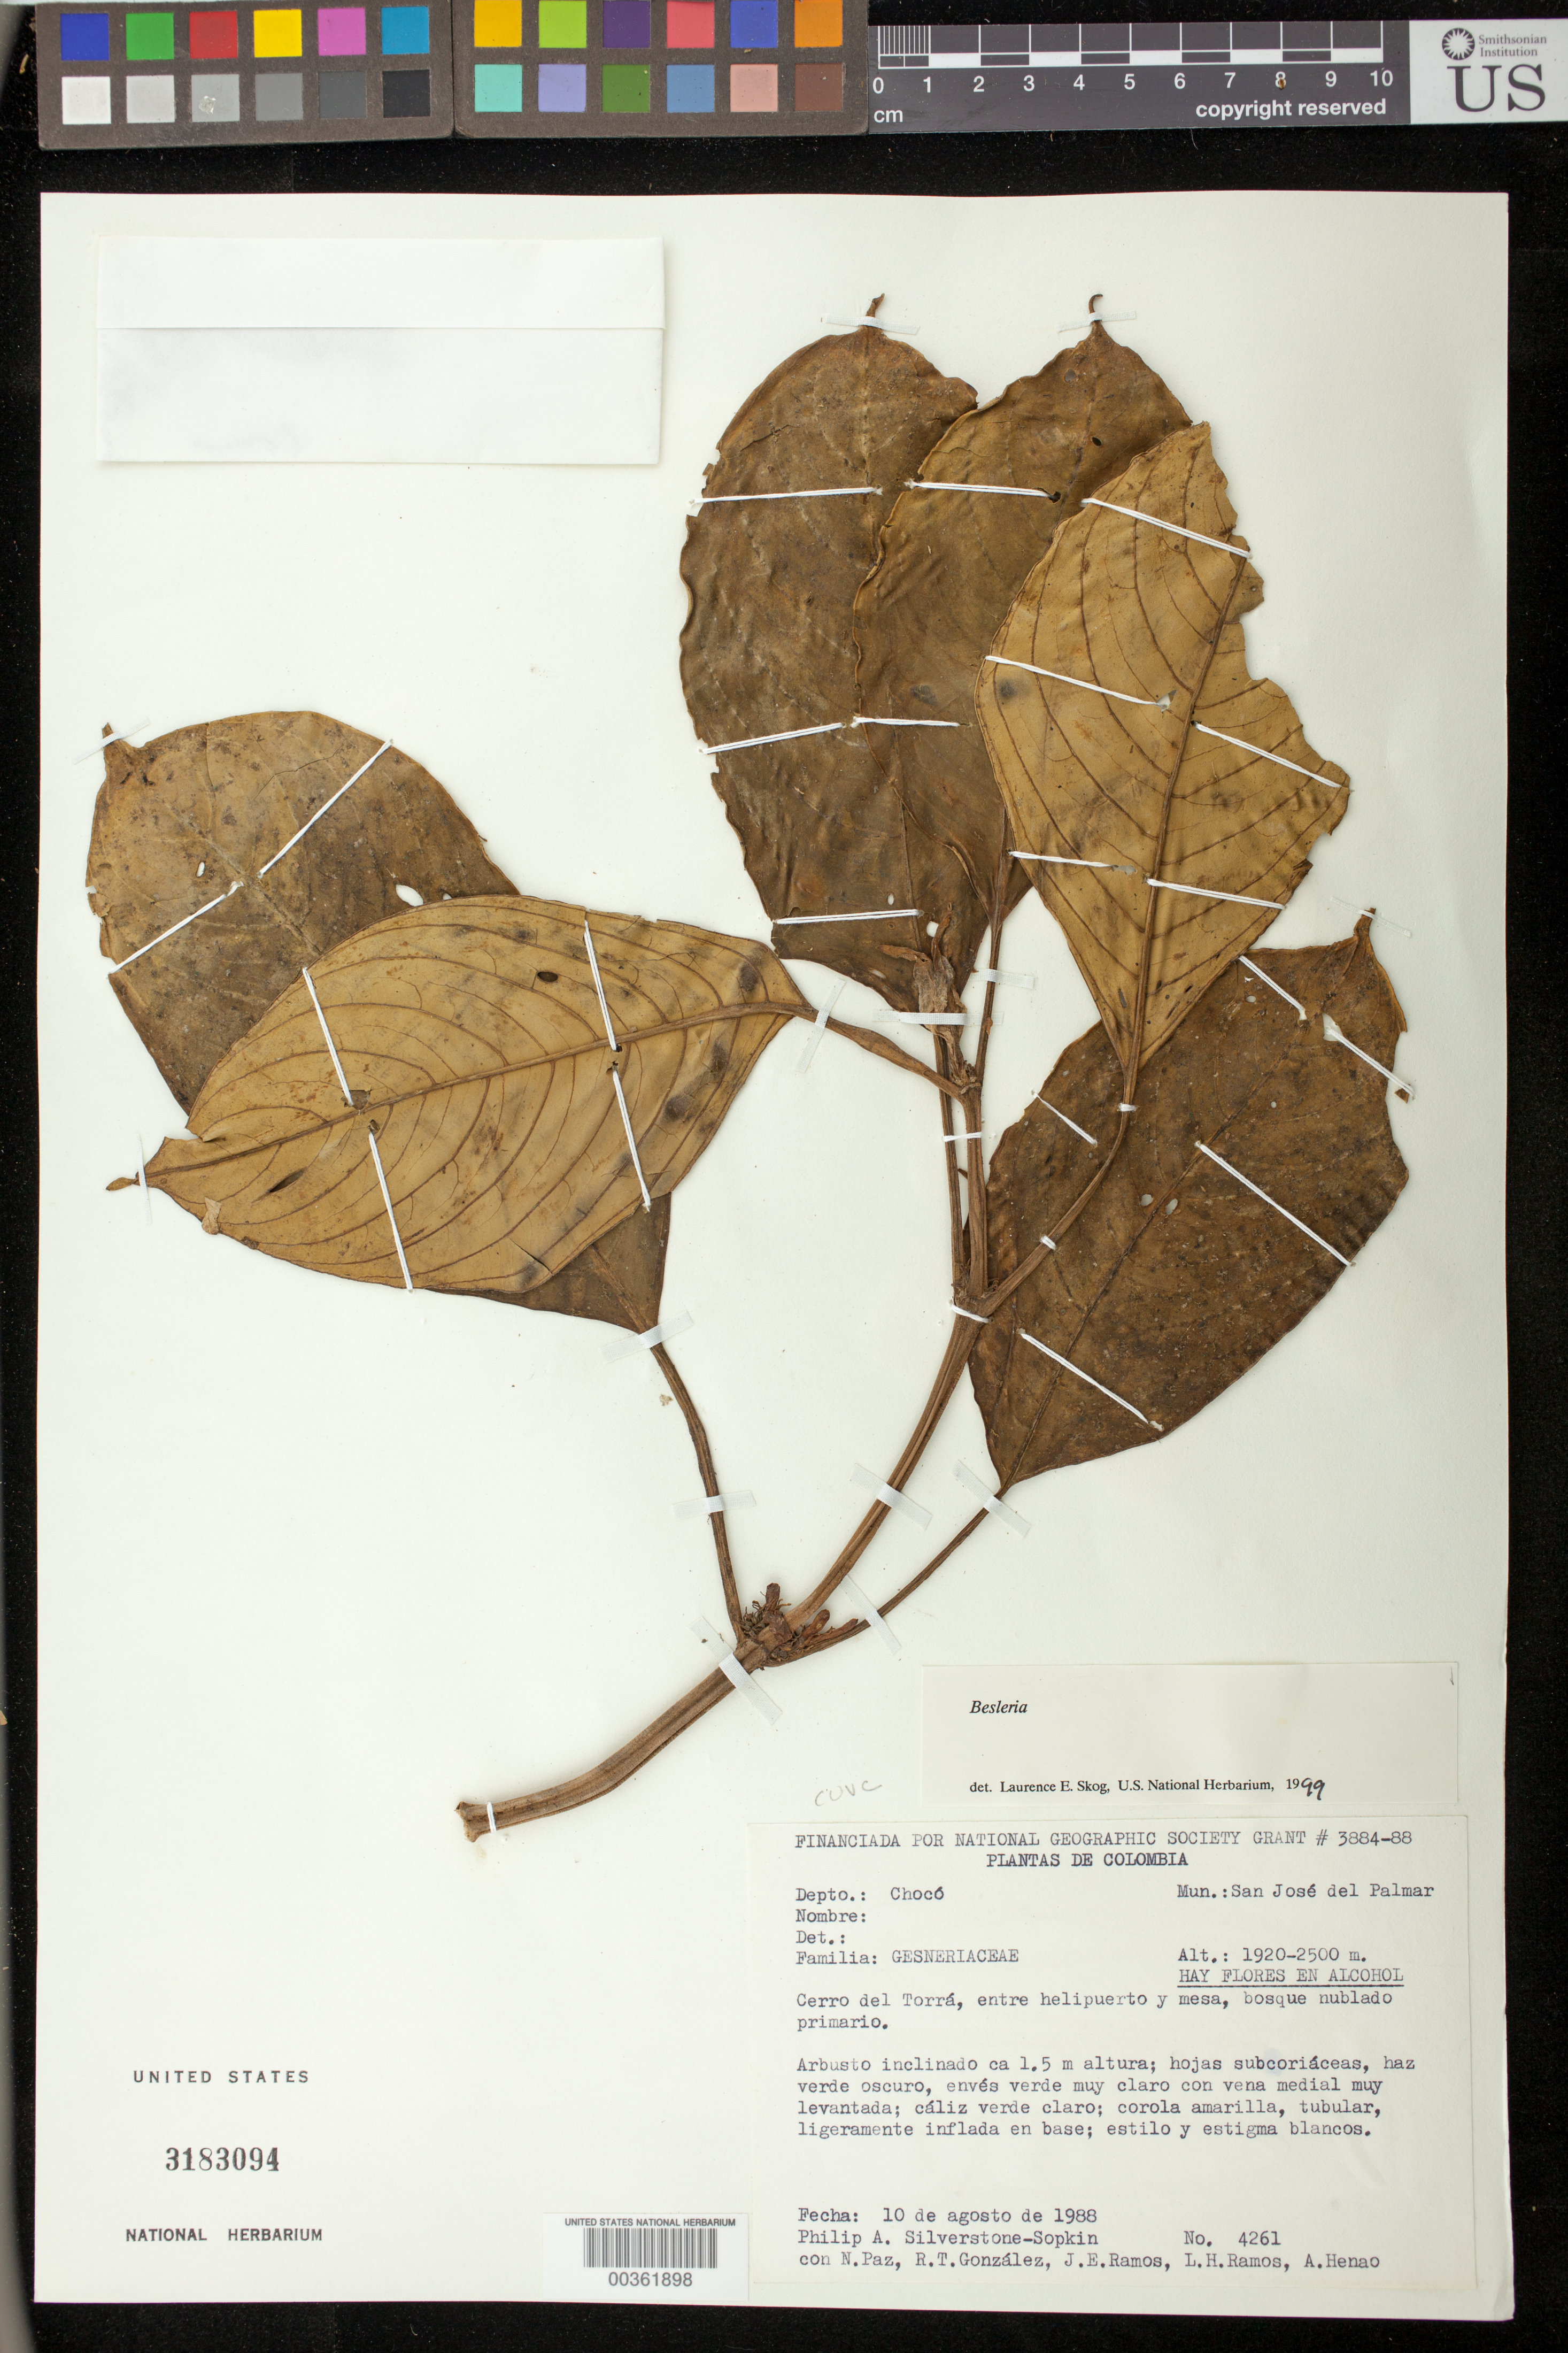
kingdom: Plantae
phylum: Tracheophyta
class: Magnoliopsida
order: Lamiales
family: Gesneriaceae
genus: Besleria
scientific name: Besleria sp.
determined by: Skog, Laurence E.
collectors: P. A. Silverstone-Sopkin, N. Paz, R. Gonzalez, J. E. Ramos, L. Ramos & A. Henao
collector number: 4261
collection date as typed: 10 Aug 1988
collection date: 1988-08-10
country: Colombia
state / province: Chocó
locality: Mun. San José del Palmar; Cerro del Torrá, entre helipuerto y mesa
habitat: Bosque nublado primario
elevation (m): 1920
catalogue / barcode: US 3183094